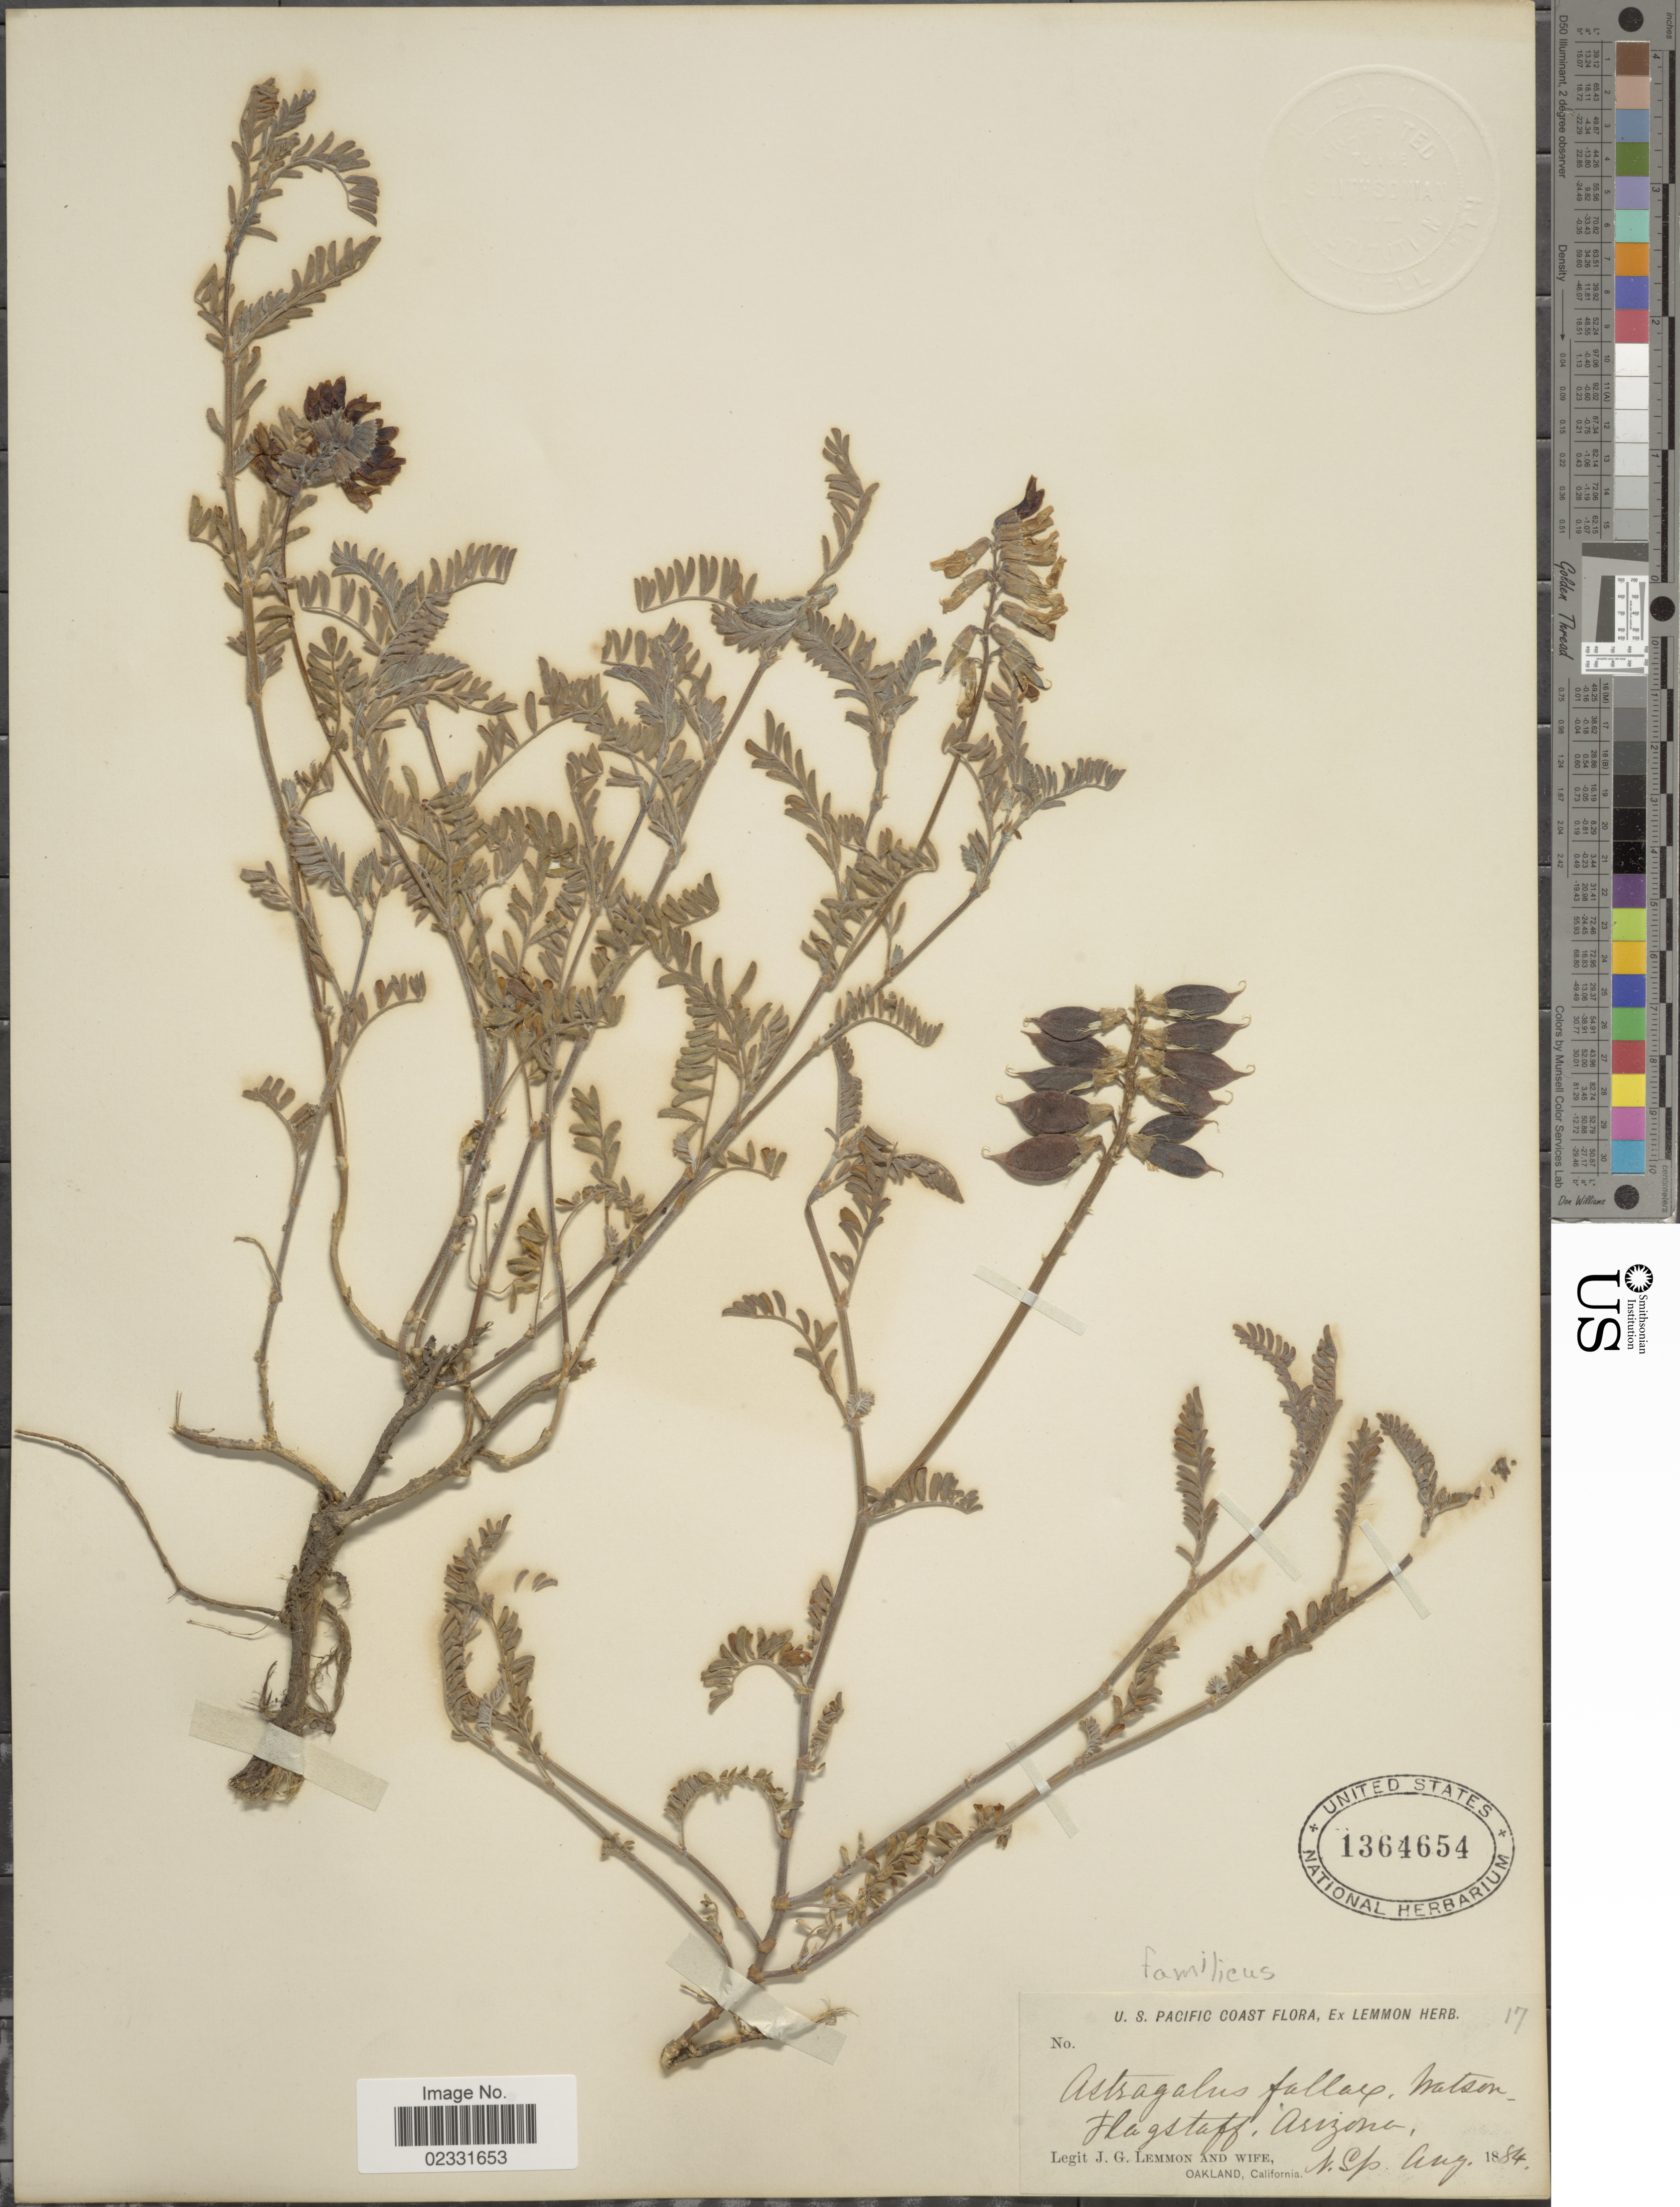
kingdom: Plantae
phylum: Tracheophyta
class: Magnoliopsida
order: Fabales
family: Fabaceae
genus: Astragalus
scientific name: Astragalus hallii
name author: A. Gray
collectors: J. Lemmon & Mrs. J. G. Lemmon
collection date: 1884-08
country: United States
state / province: Arizona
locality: Flagstaff, Arizona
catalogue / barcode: US 1364654